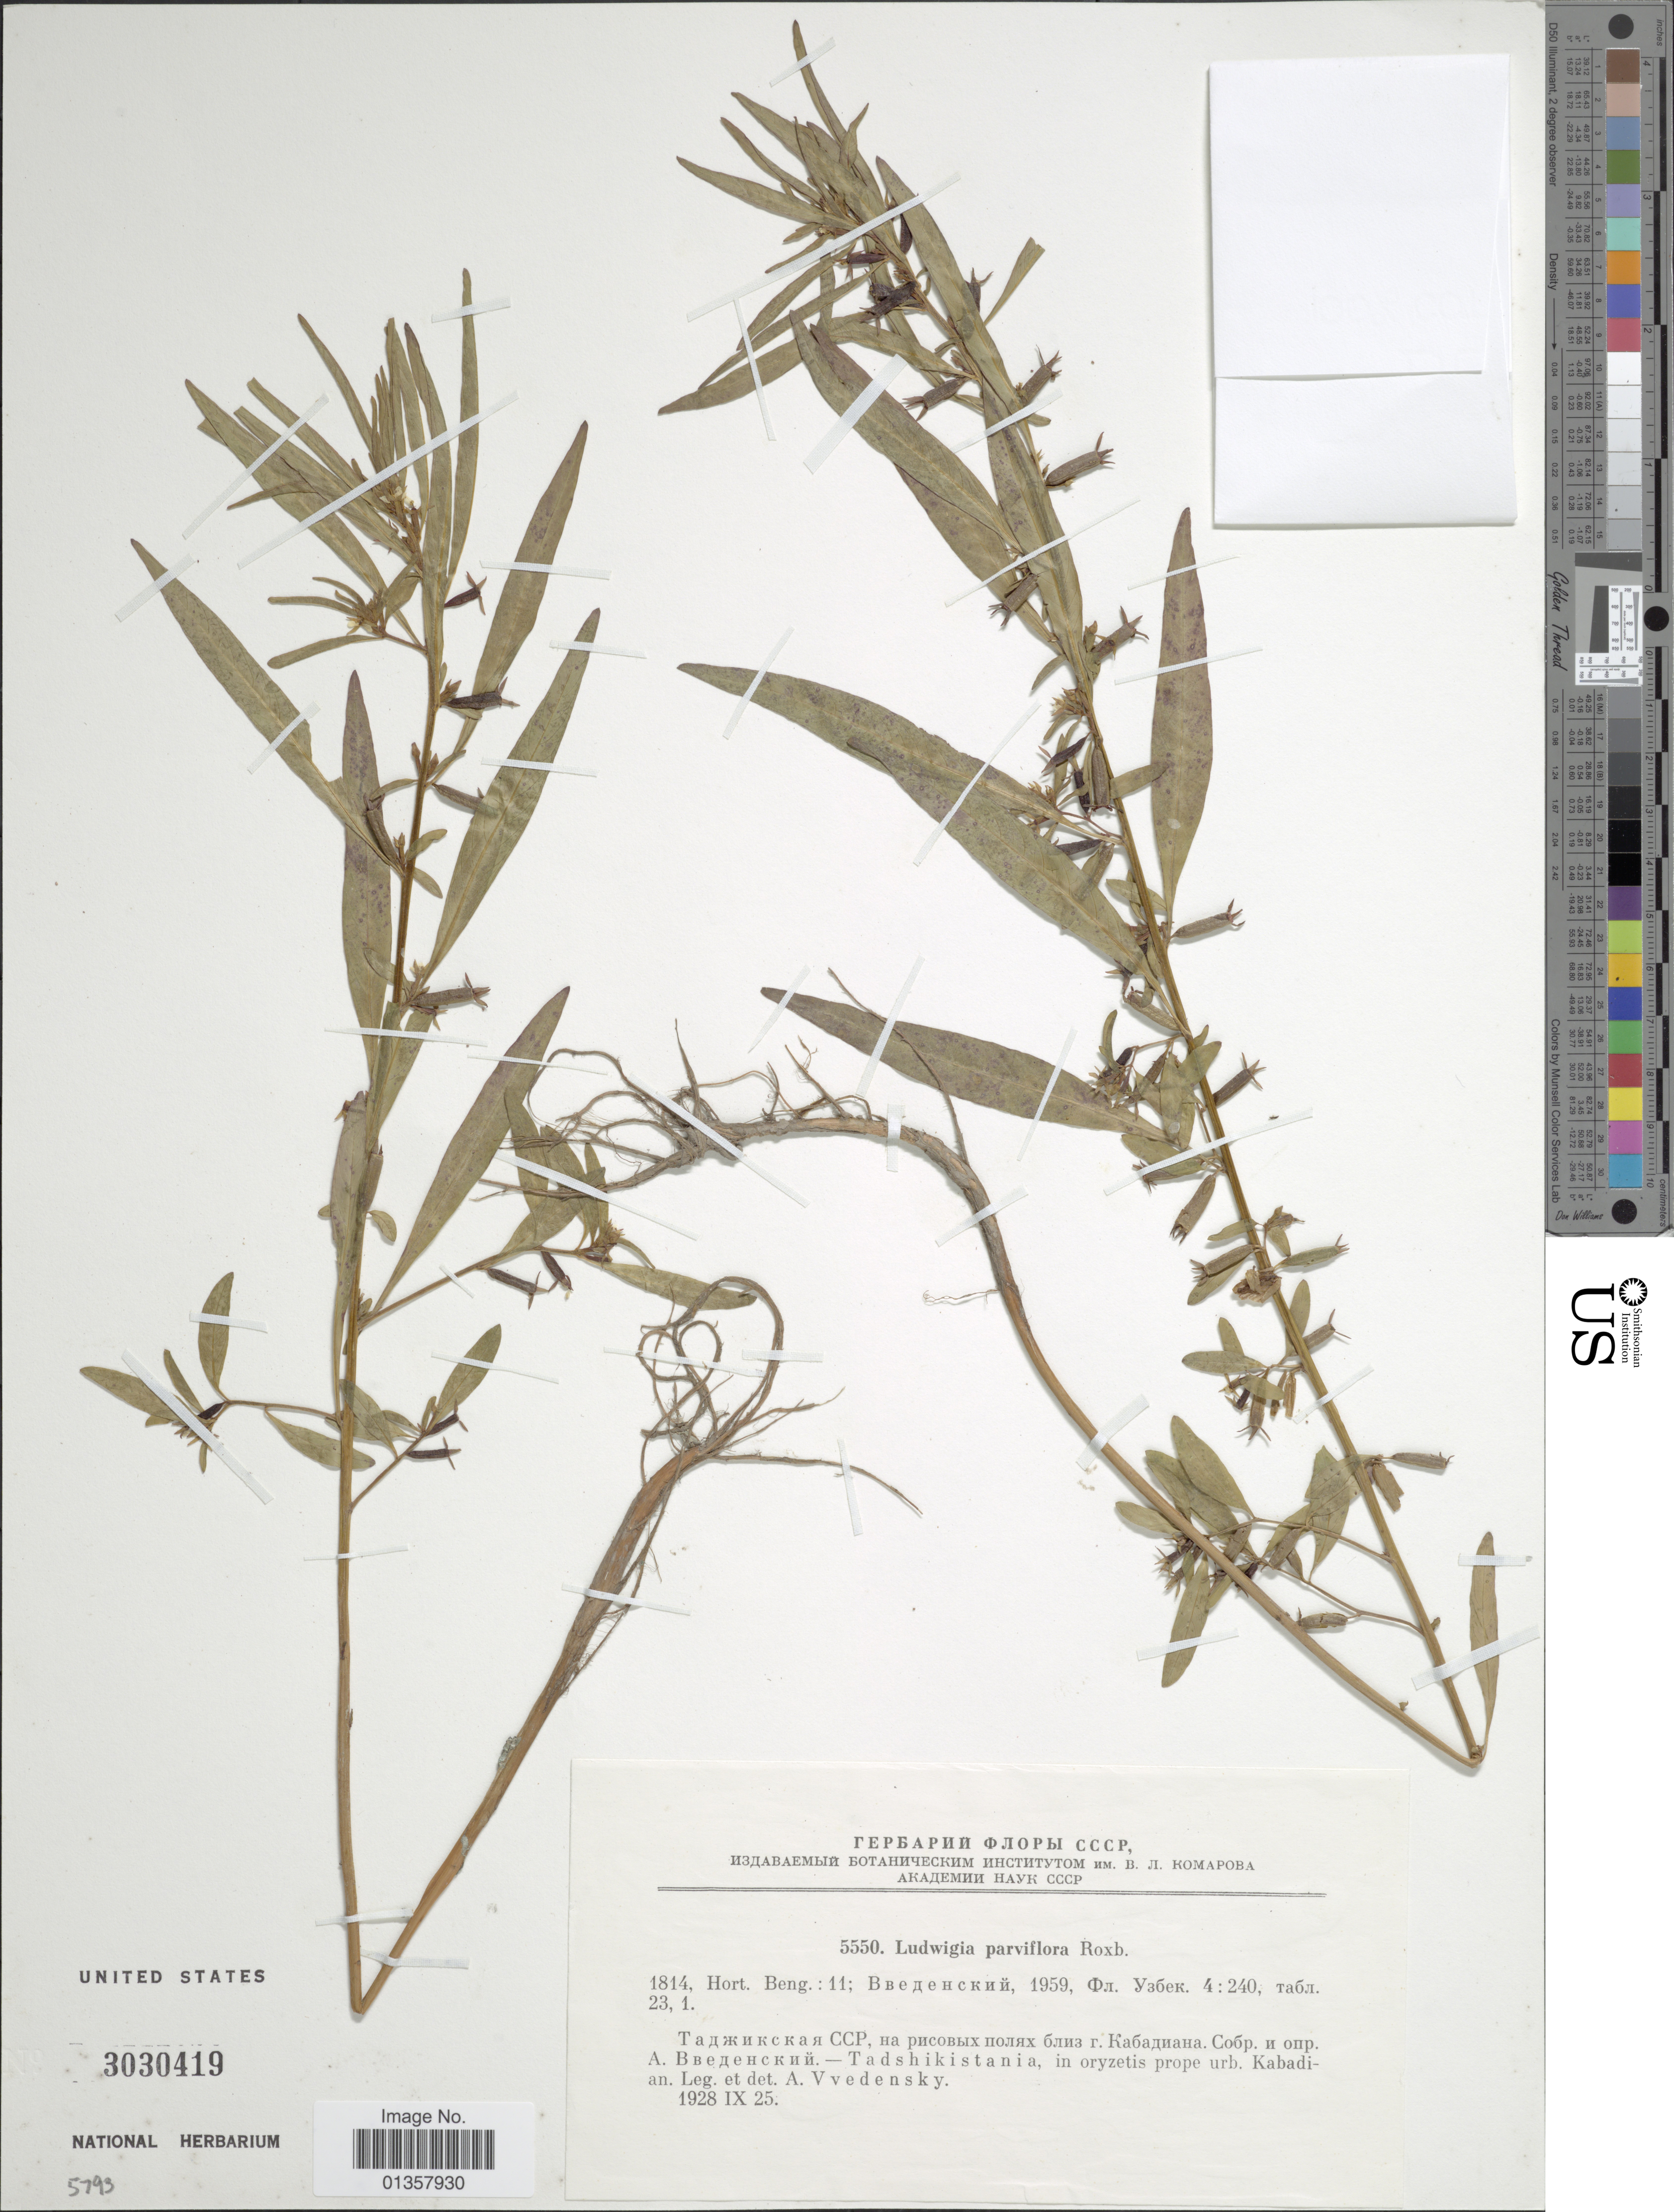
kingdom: Plantae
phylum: Tracheophyta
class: Magnoliopsida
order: Myrtales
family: Onagraceae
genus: Ludwigia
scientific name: Ludwigia perennis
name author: L.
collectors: A. Vvedensky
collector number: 5550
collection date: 1928-09-25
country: Tajikistan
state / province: Khatlon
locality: Tadshikistania, in oryzetis prope urb. Kabadian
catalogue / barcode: US 3030419